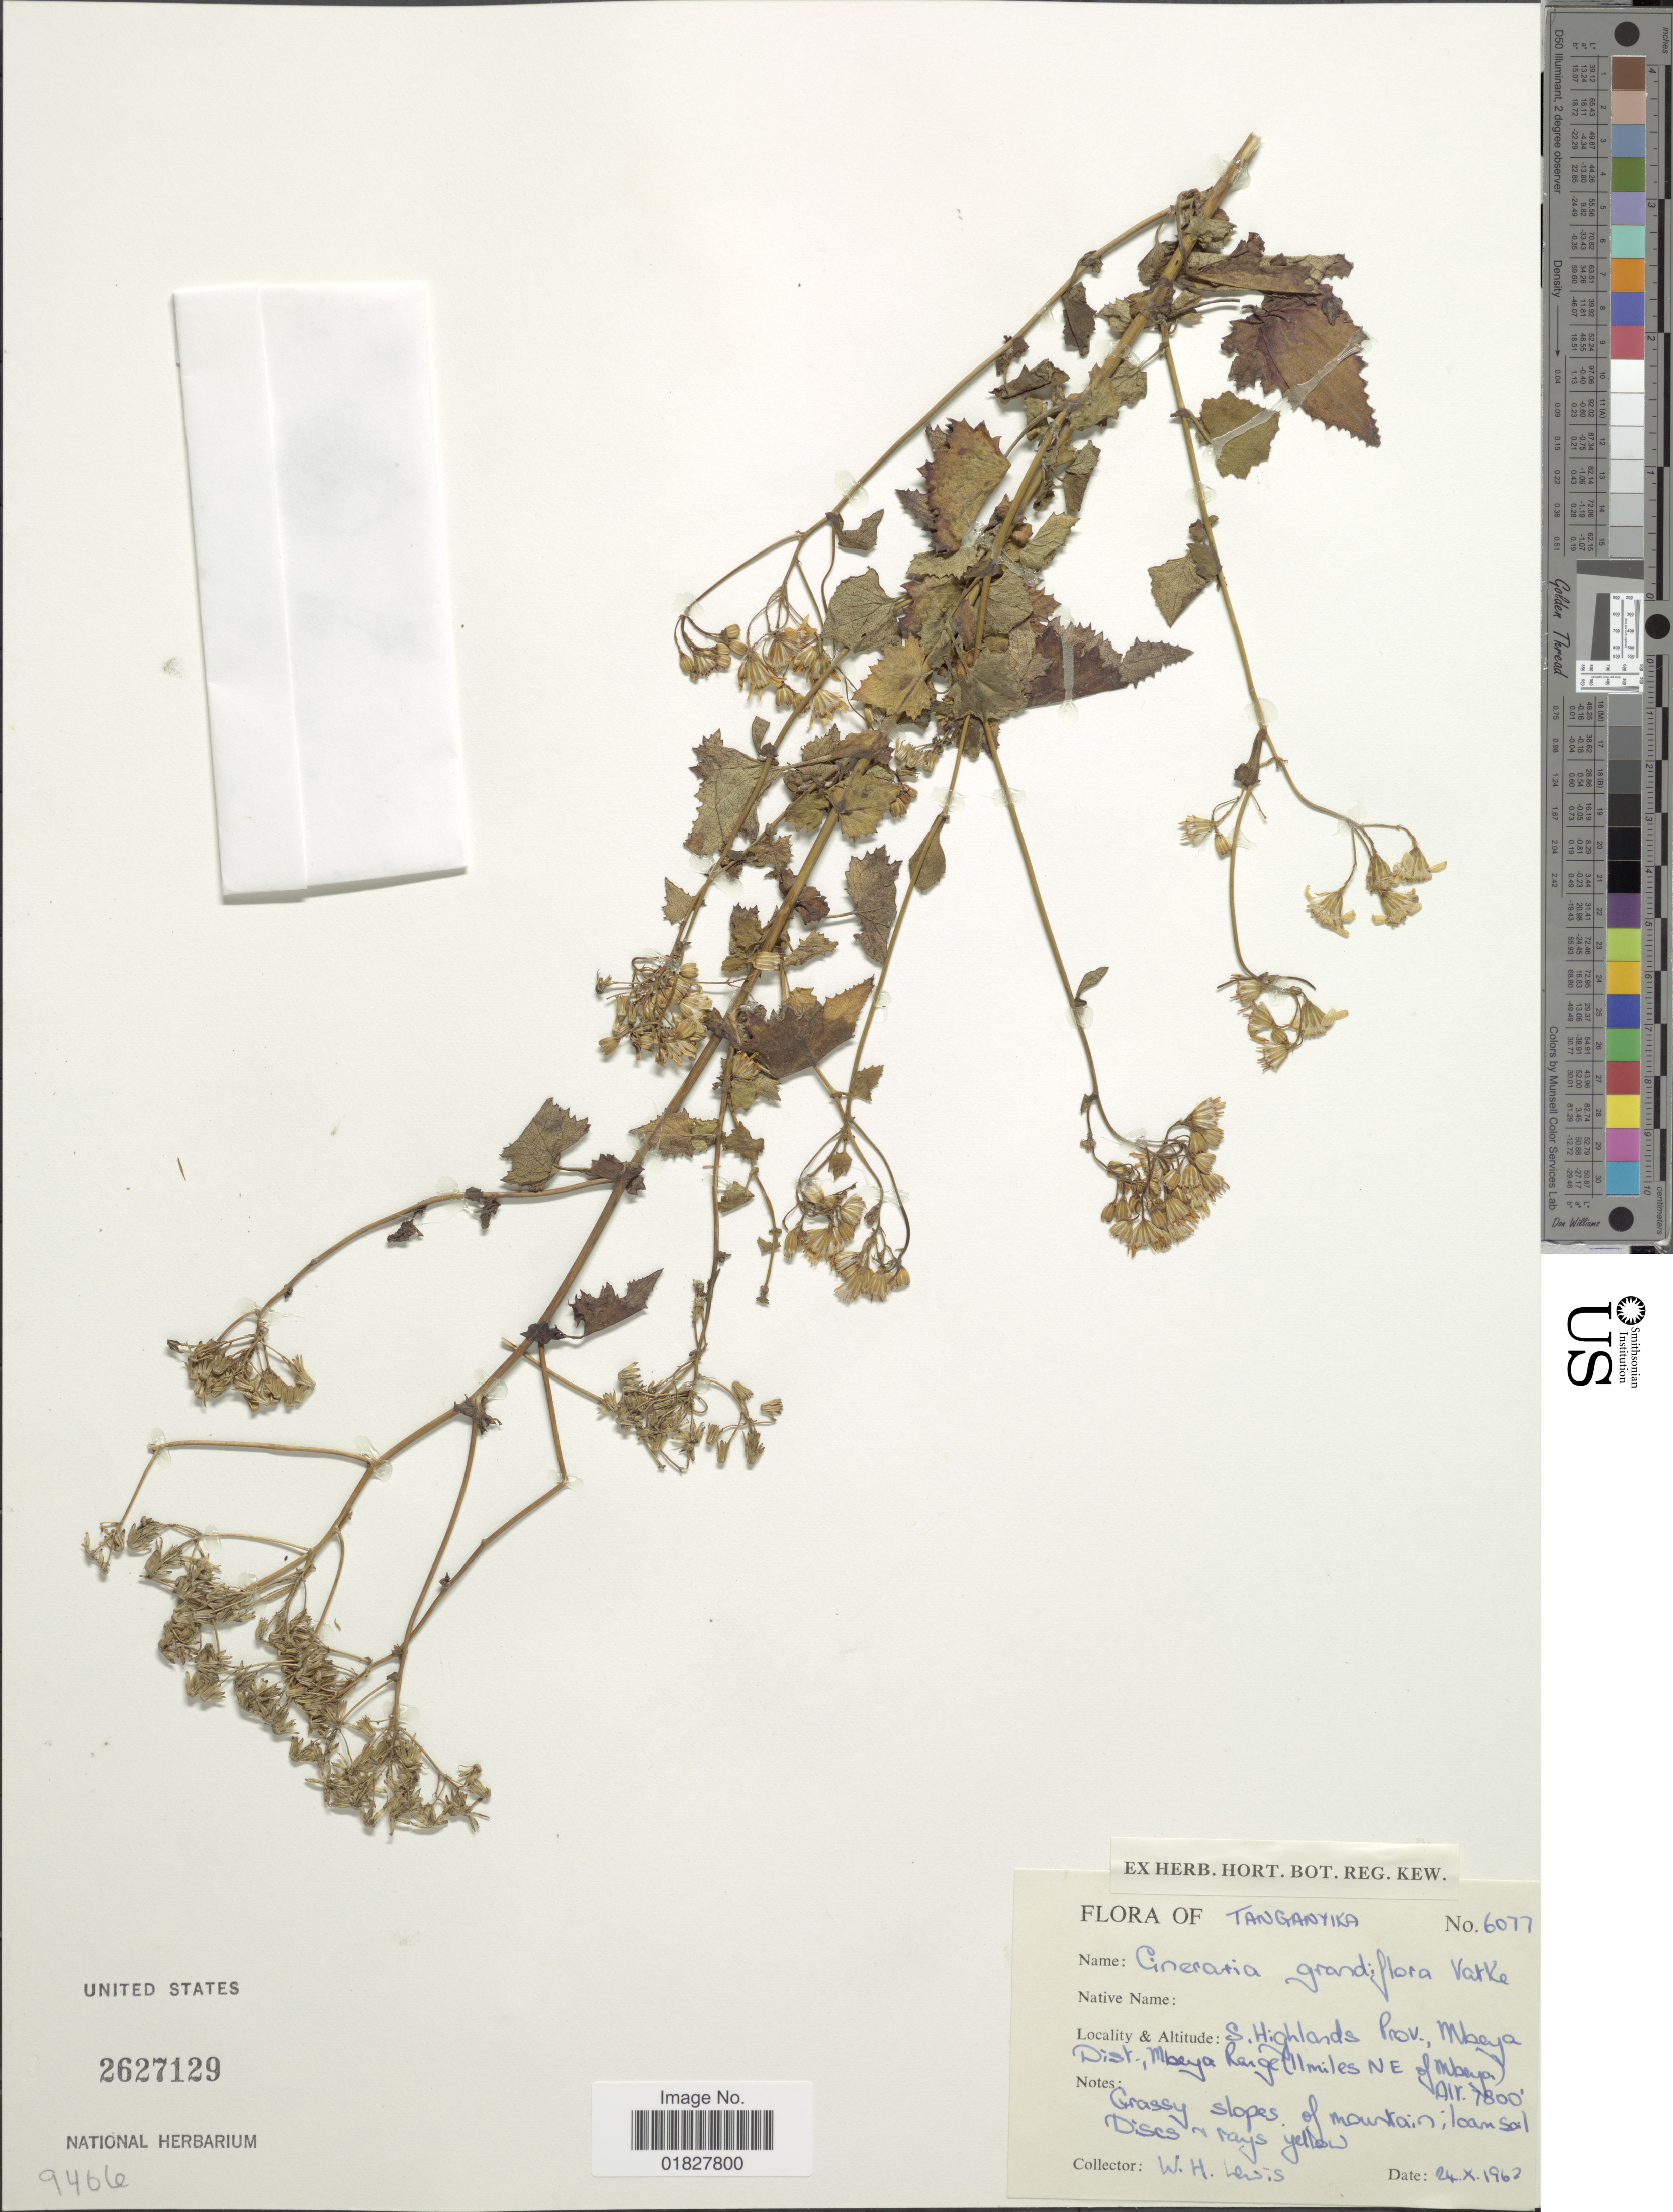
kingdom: Plantae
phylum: Tracheophyta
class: Magnoliopsida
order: Asterales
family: Asteraceae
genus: Cineraria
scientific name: Cineraria grandiflora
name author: Vatke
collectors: W. H. Lewis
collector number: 6077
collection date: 1967-10-24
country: Tanzania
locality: Tanganyika, S. Highlands Prov., Mbeya Dist., Mbeya Range, 11 miles NE of Mbeya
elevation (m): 2377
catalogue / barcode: US 2627129